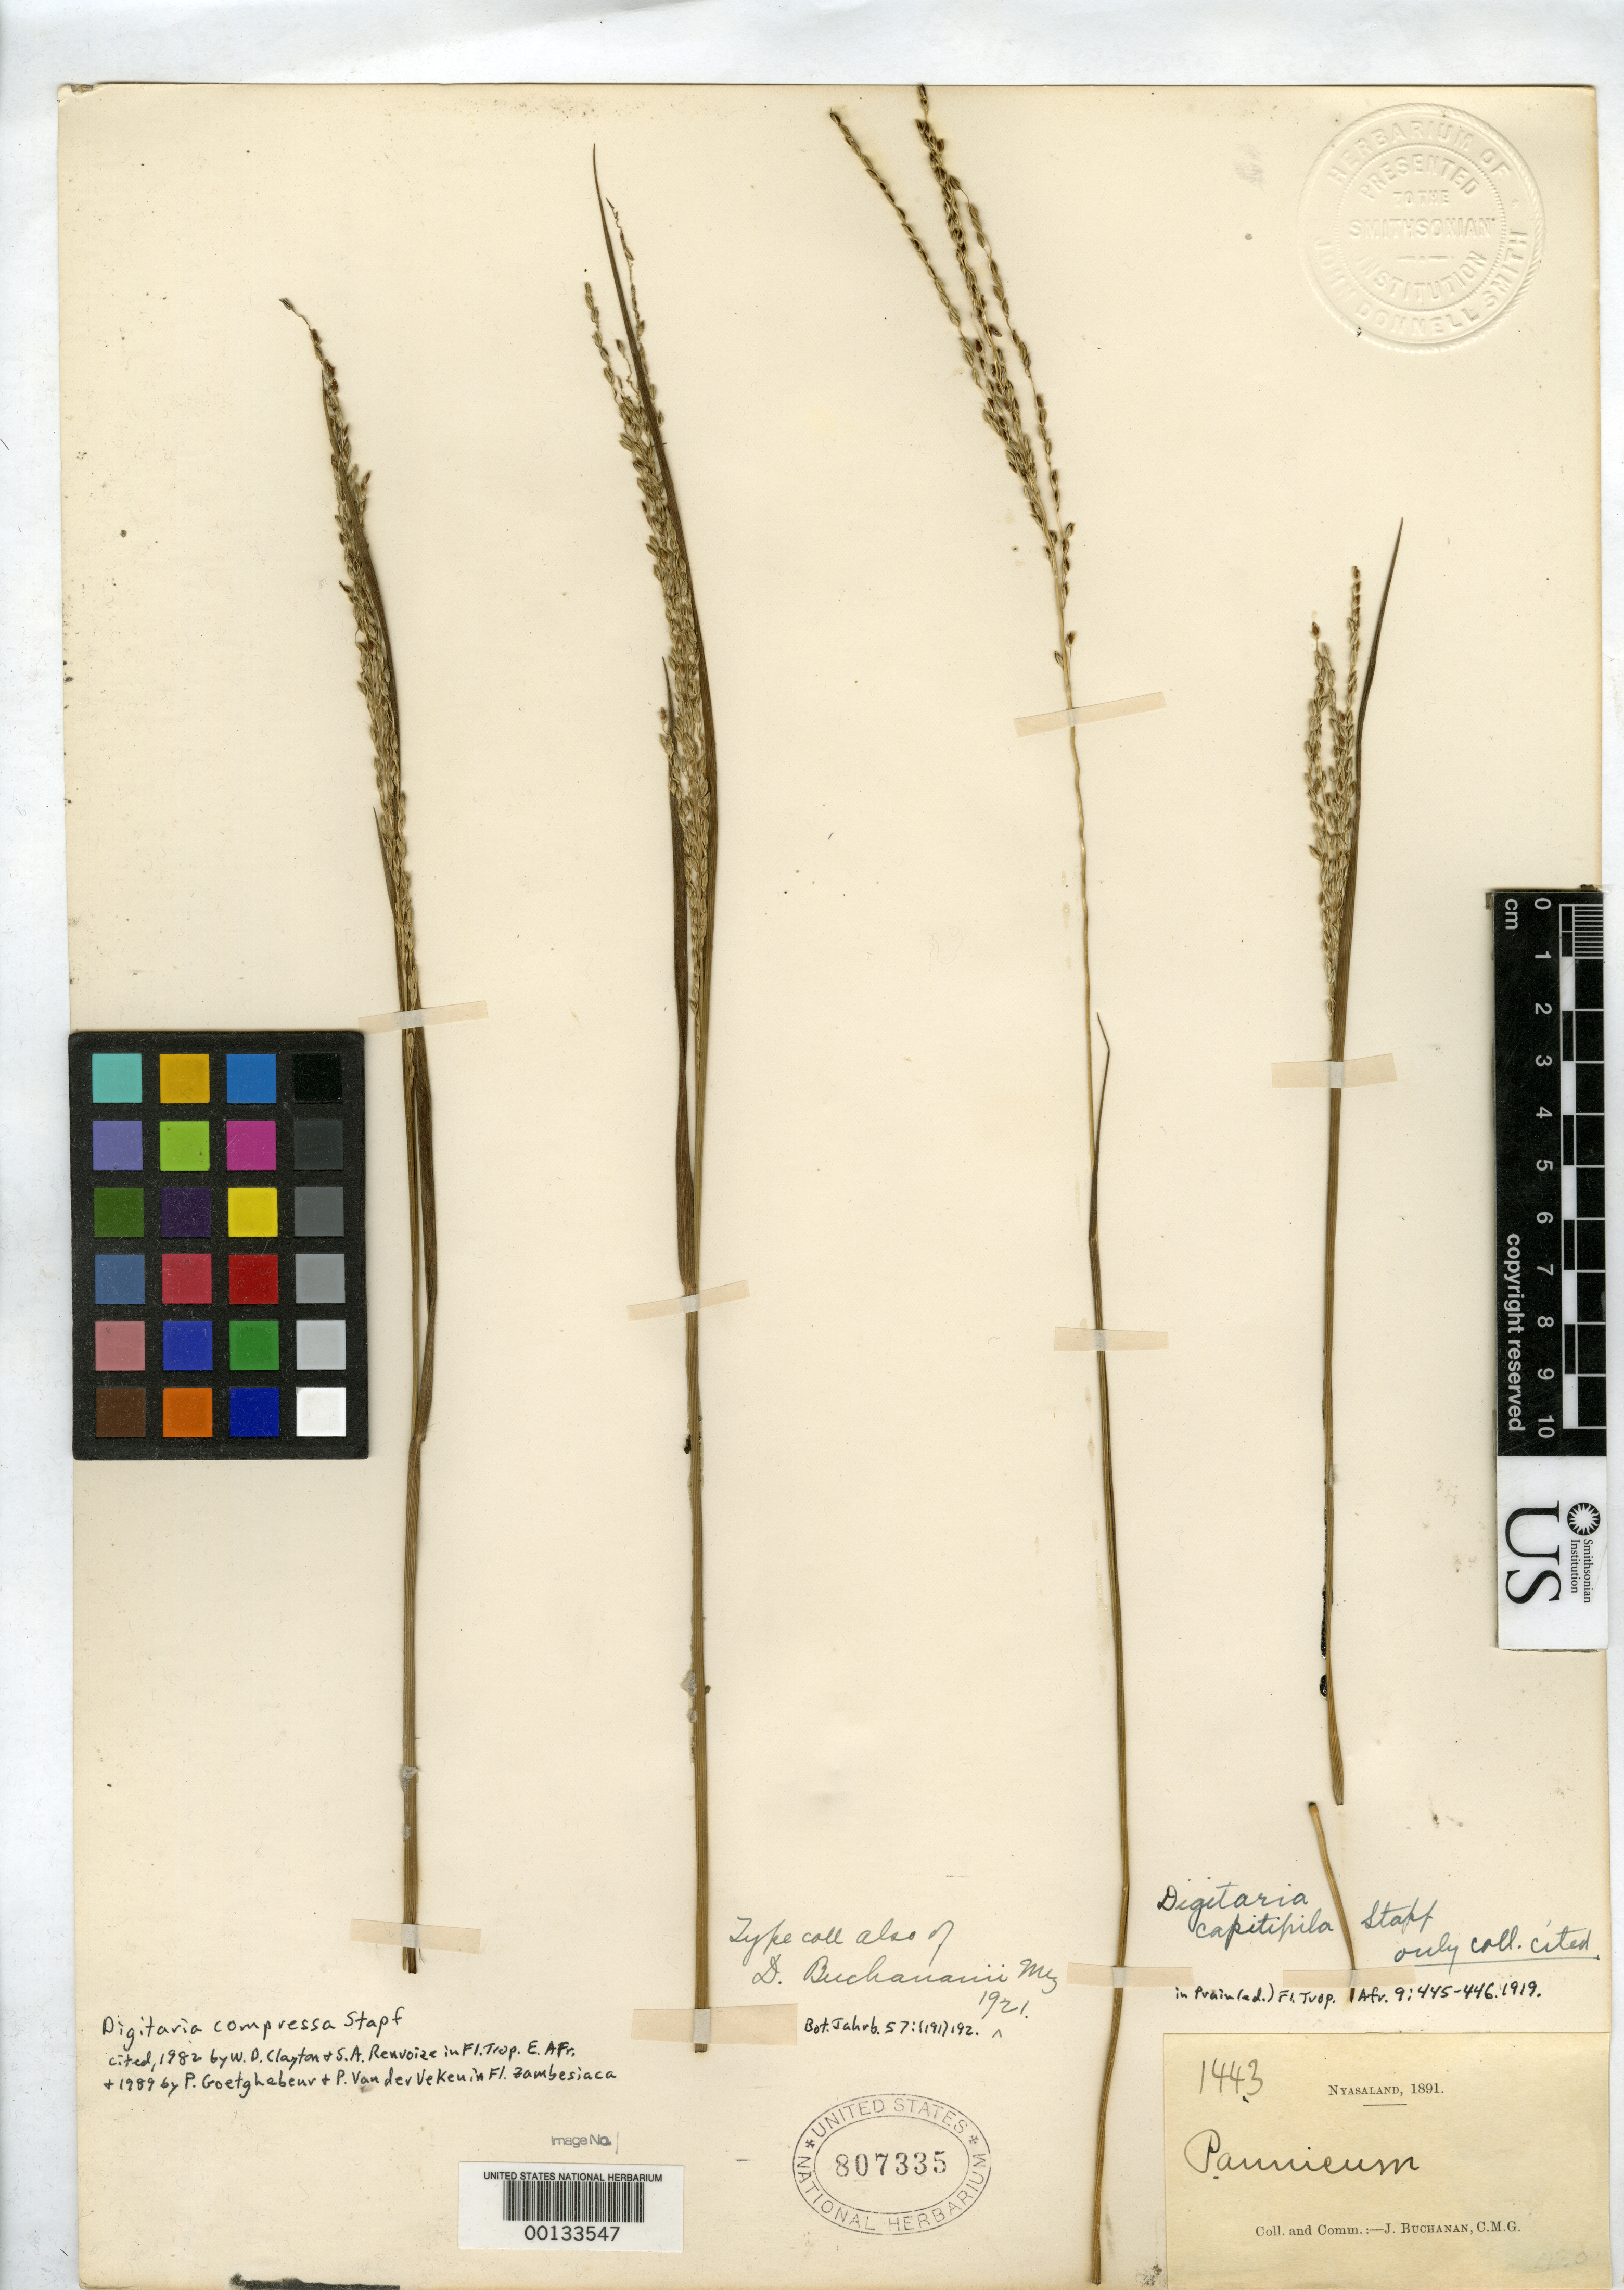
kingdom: Plantae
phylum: Tracheophyta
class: Liliopsida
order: Poales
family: Poaceae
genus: Digitaria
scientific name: Digitaria capitipila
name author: Stapf in Oliv.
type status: Isotype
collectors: J. Buchanan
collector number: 1443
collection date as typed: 1891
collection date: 1891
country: Malawi / Mozambique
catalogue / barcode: US 807335